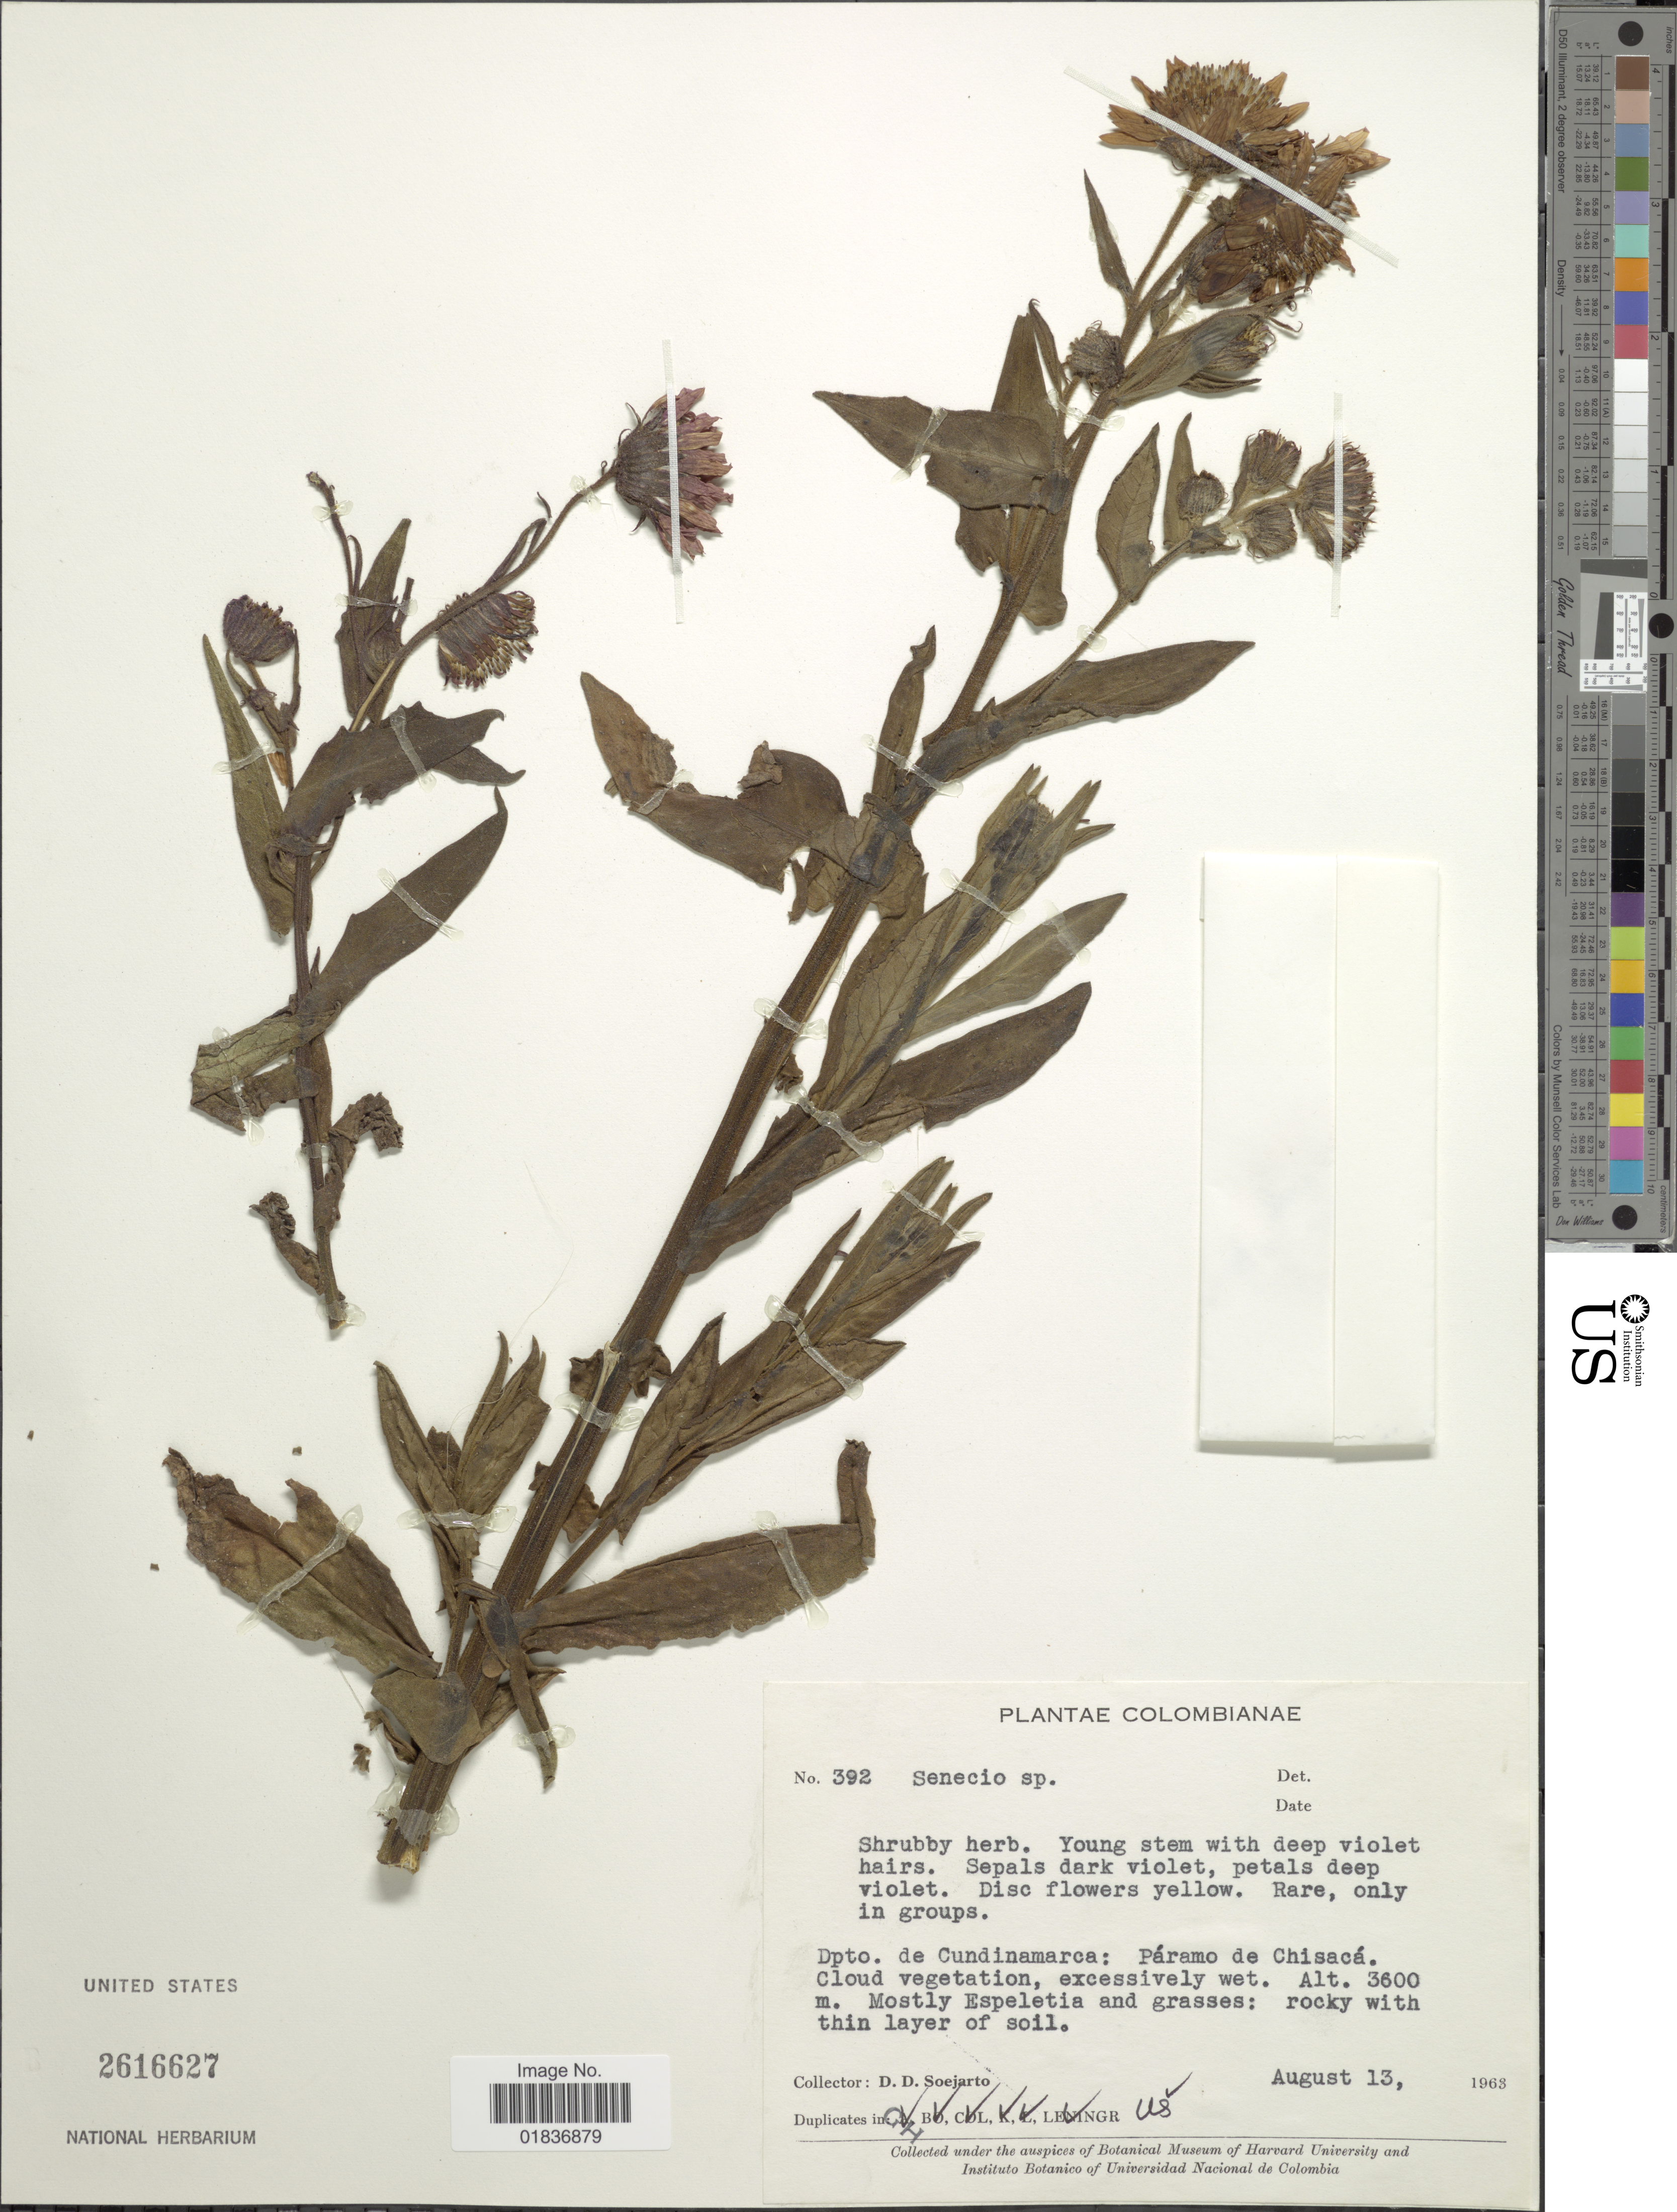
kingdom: Plantae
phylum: Tracheophyta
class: Magnoliopsida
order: Asterales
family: Asteraceae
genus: Senecio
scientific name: Senecio wedglacialis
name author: Cuatrec.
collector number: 392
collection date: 1963-08-13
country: Colombia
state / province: Cundinamarca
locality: Dpto. de Cundinamarca: Paramo de Chisac.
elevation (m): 3600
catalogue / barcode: US 2616627